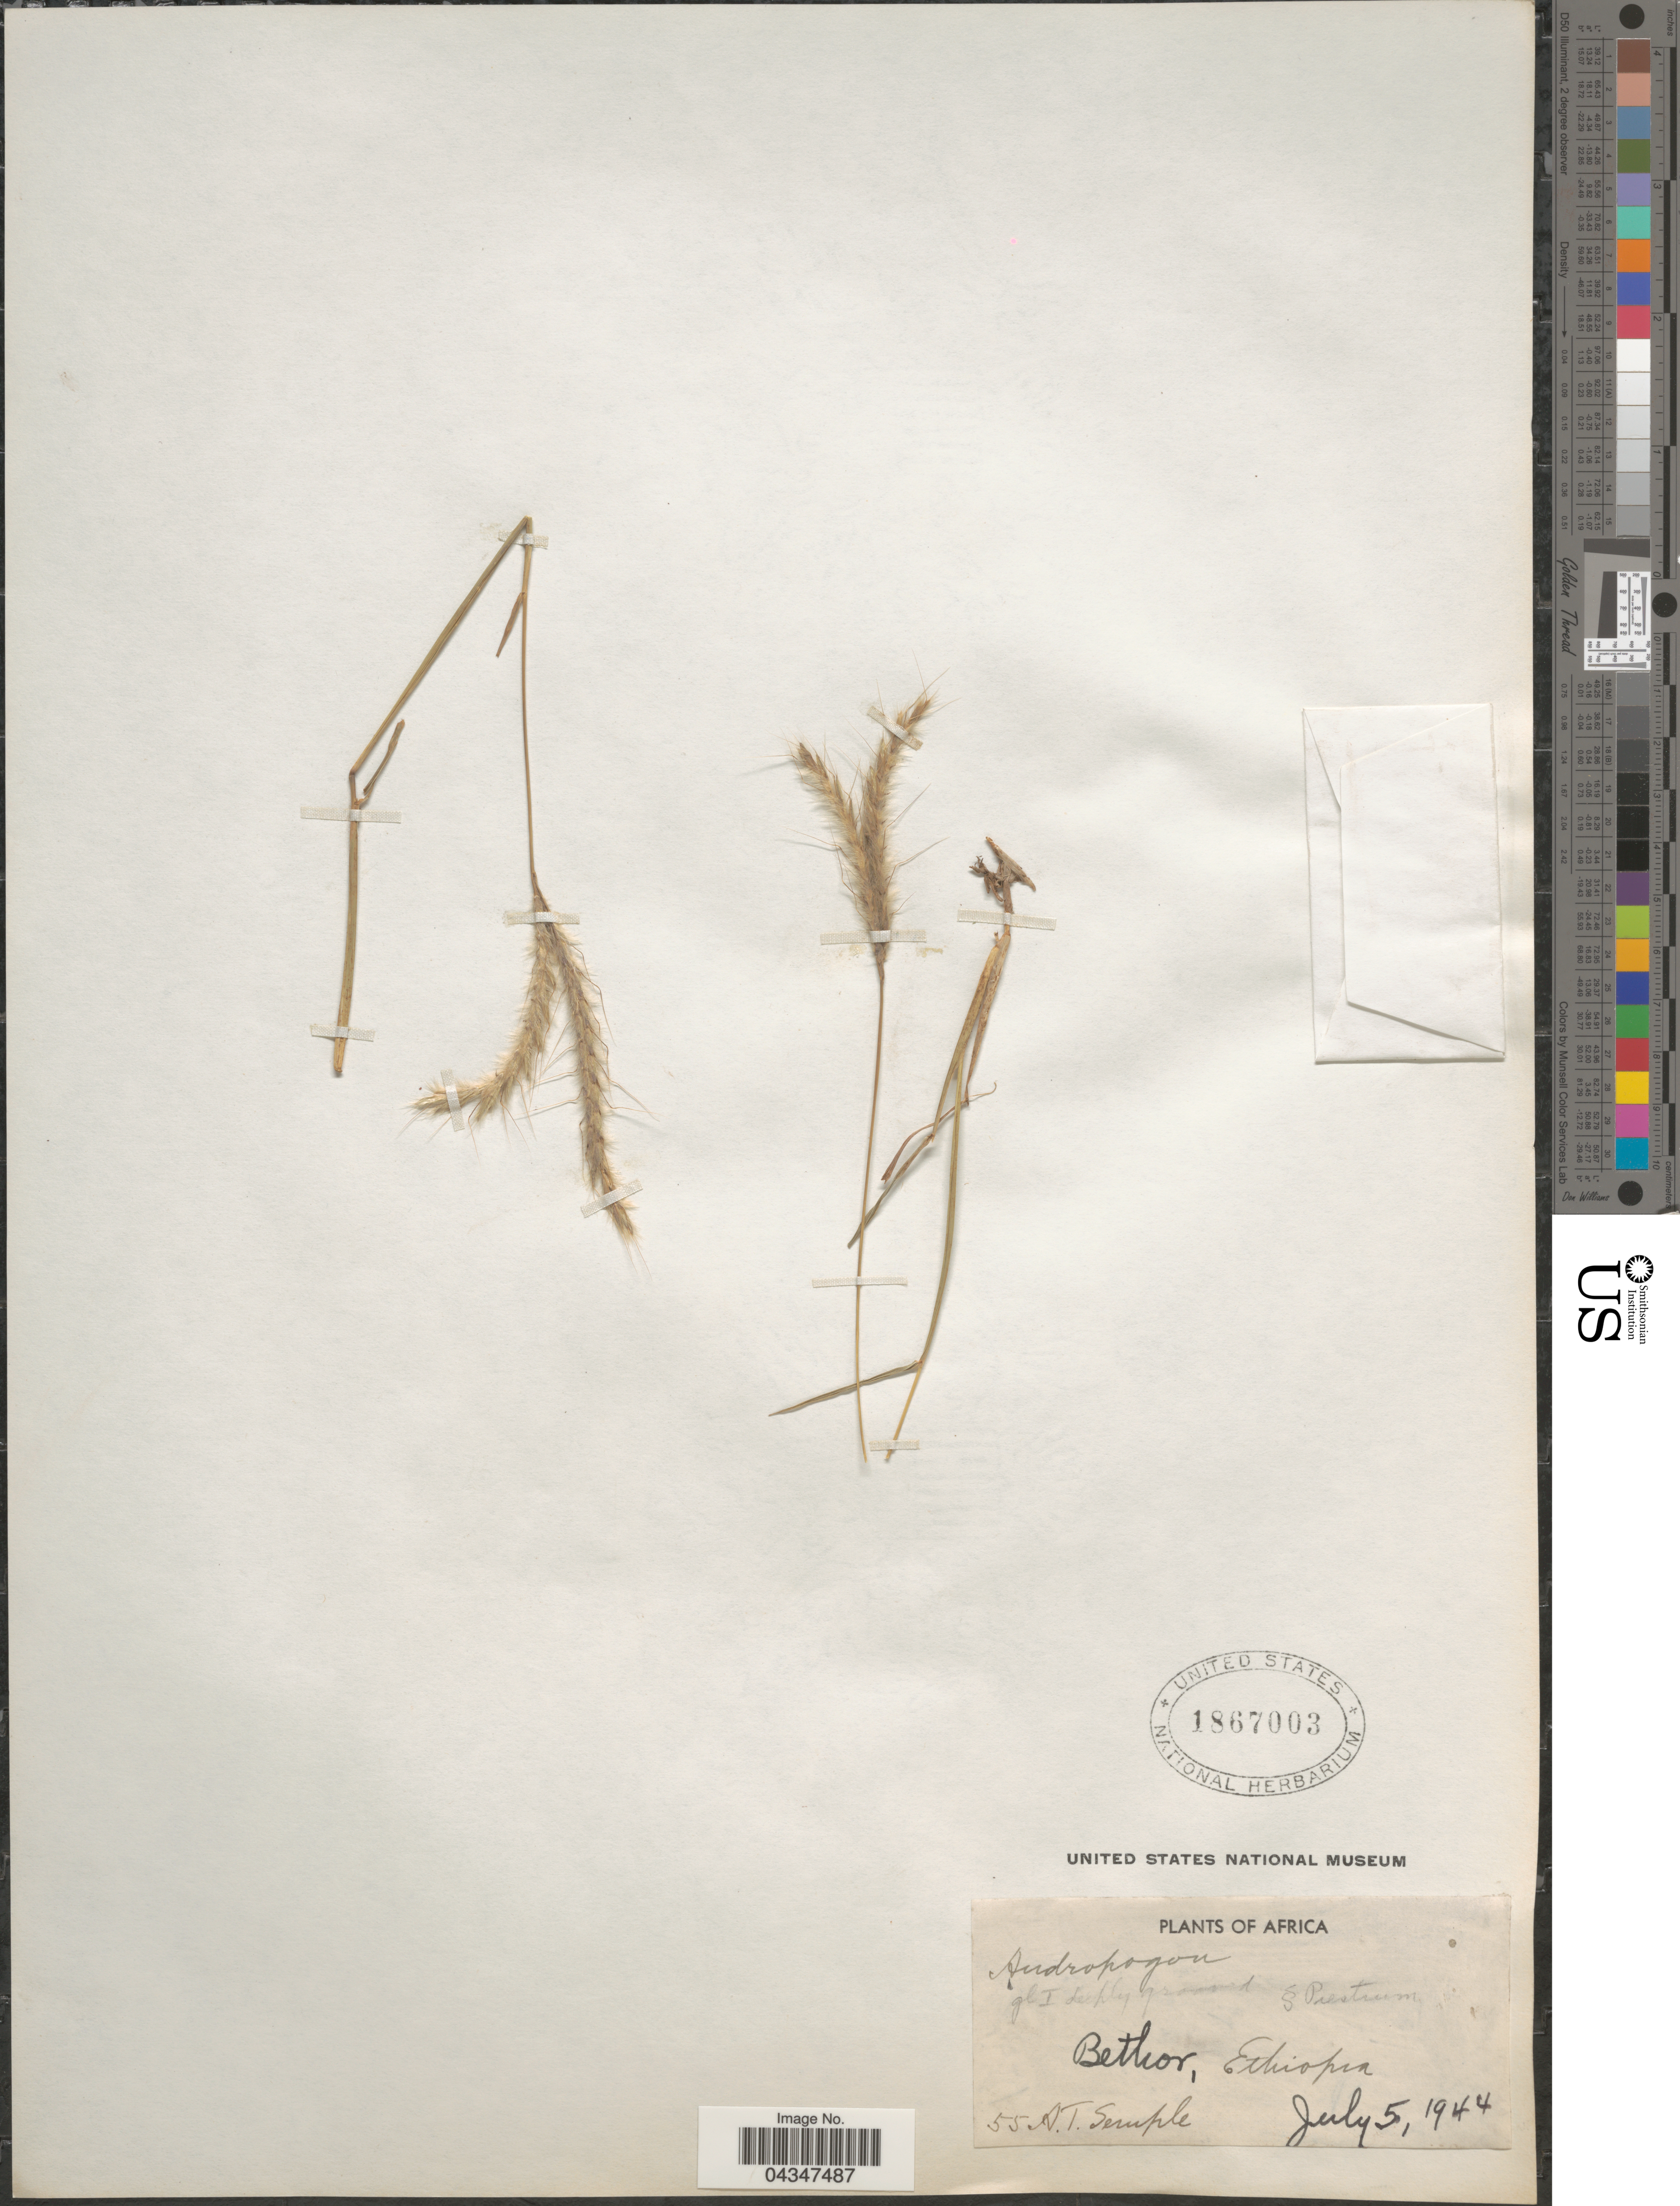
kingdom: Plantae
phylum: Tracheophyta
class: Liliopsida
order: Poales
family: Poaceae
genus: Andropogon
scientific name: Andropogon sp.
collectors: A. Semple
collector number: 55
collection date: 1944-07-05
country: Ethiopia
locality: Bethor.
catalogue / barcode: US 1867003